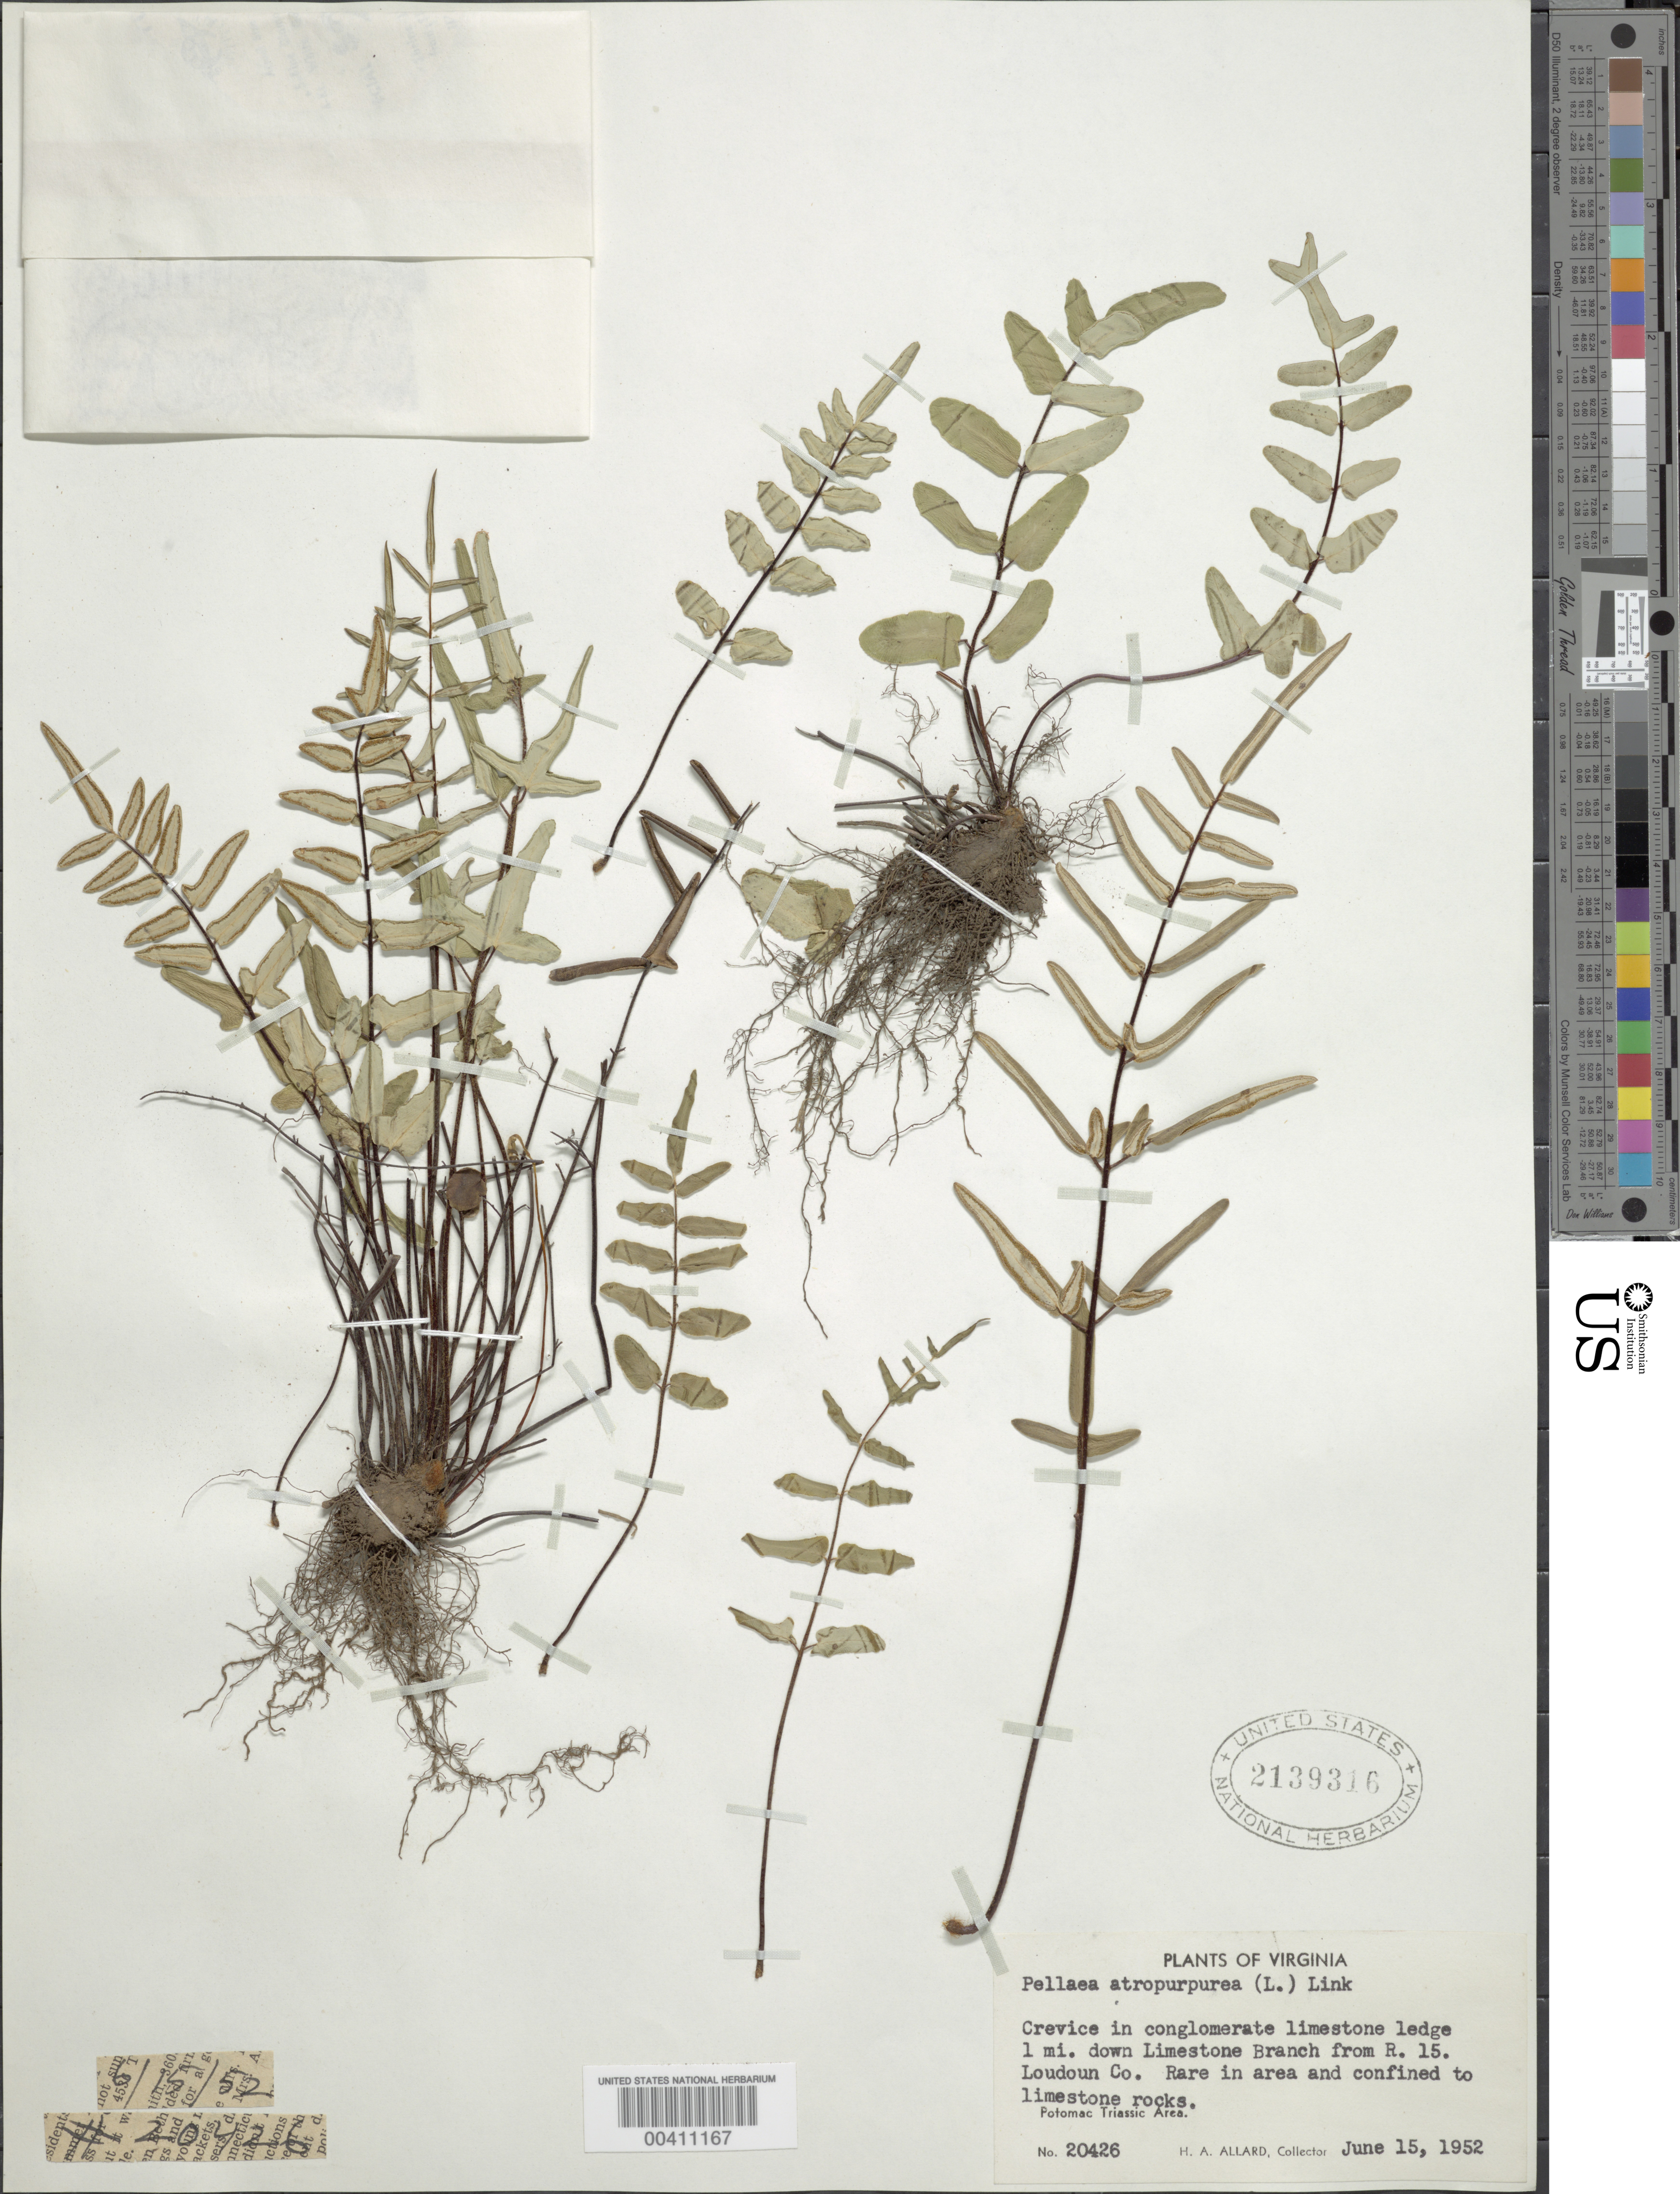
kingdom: Plantae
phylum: Tracheophyta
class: Polypodiopsida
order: Polypodiales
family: Pteridaceae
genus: Pellaea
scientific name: Pellaea atropurpurea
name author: (L.) Link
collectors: H. A. Allard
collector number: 20426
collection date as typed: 15 Jun 1952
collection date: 1952-06-15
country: United States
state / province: Virginia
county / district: Loudoun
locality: downstream from Route 15 on Limestone Branch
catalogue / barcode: US 2139316